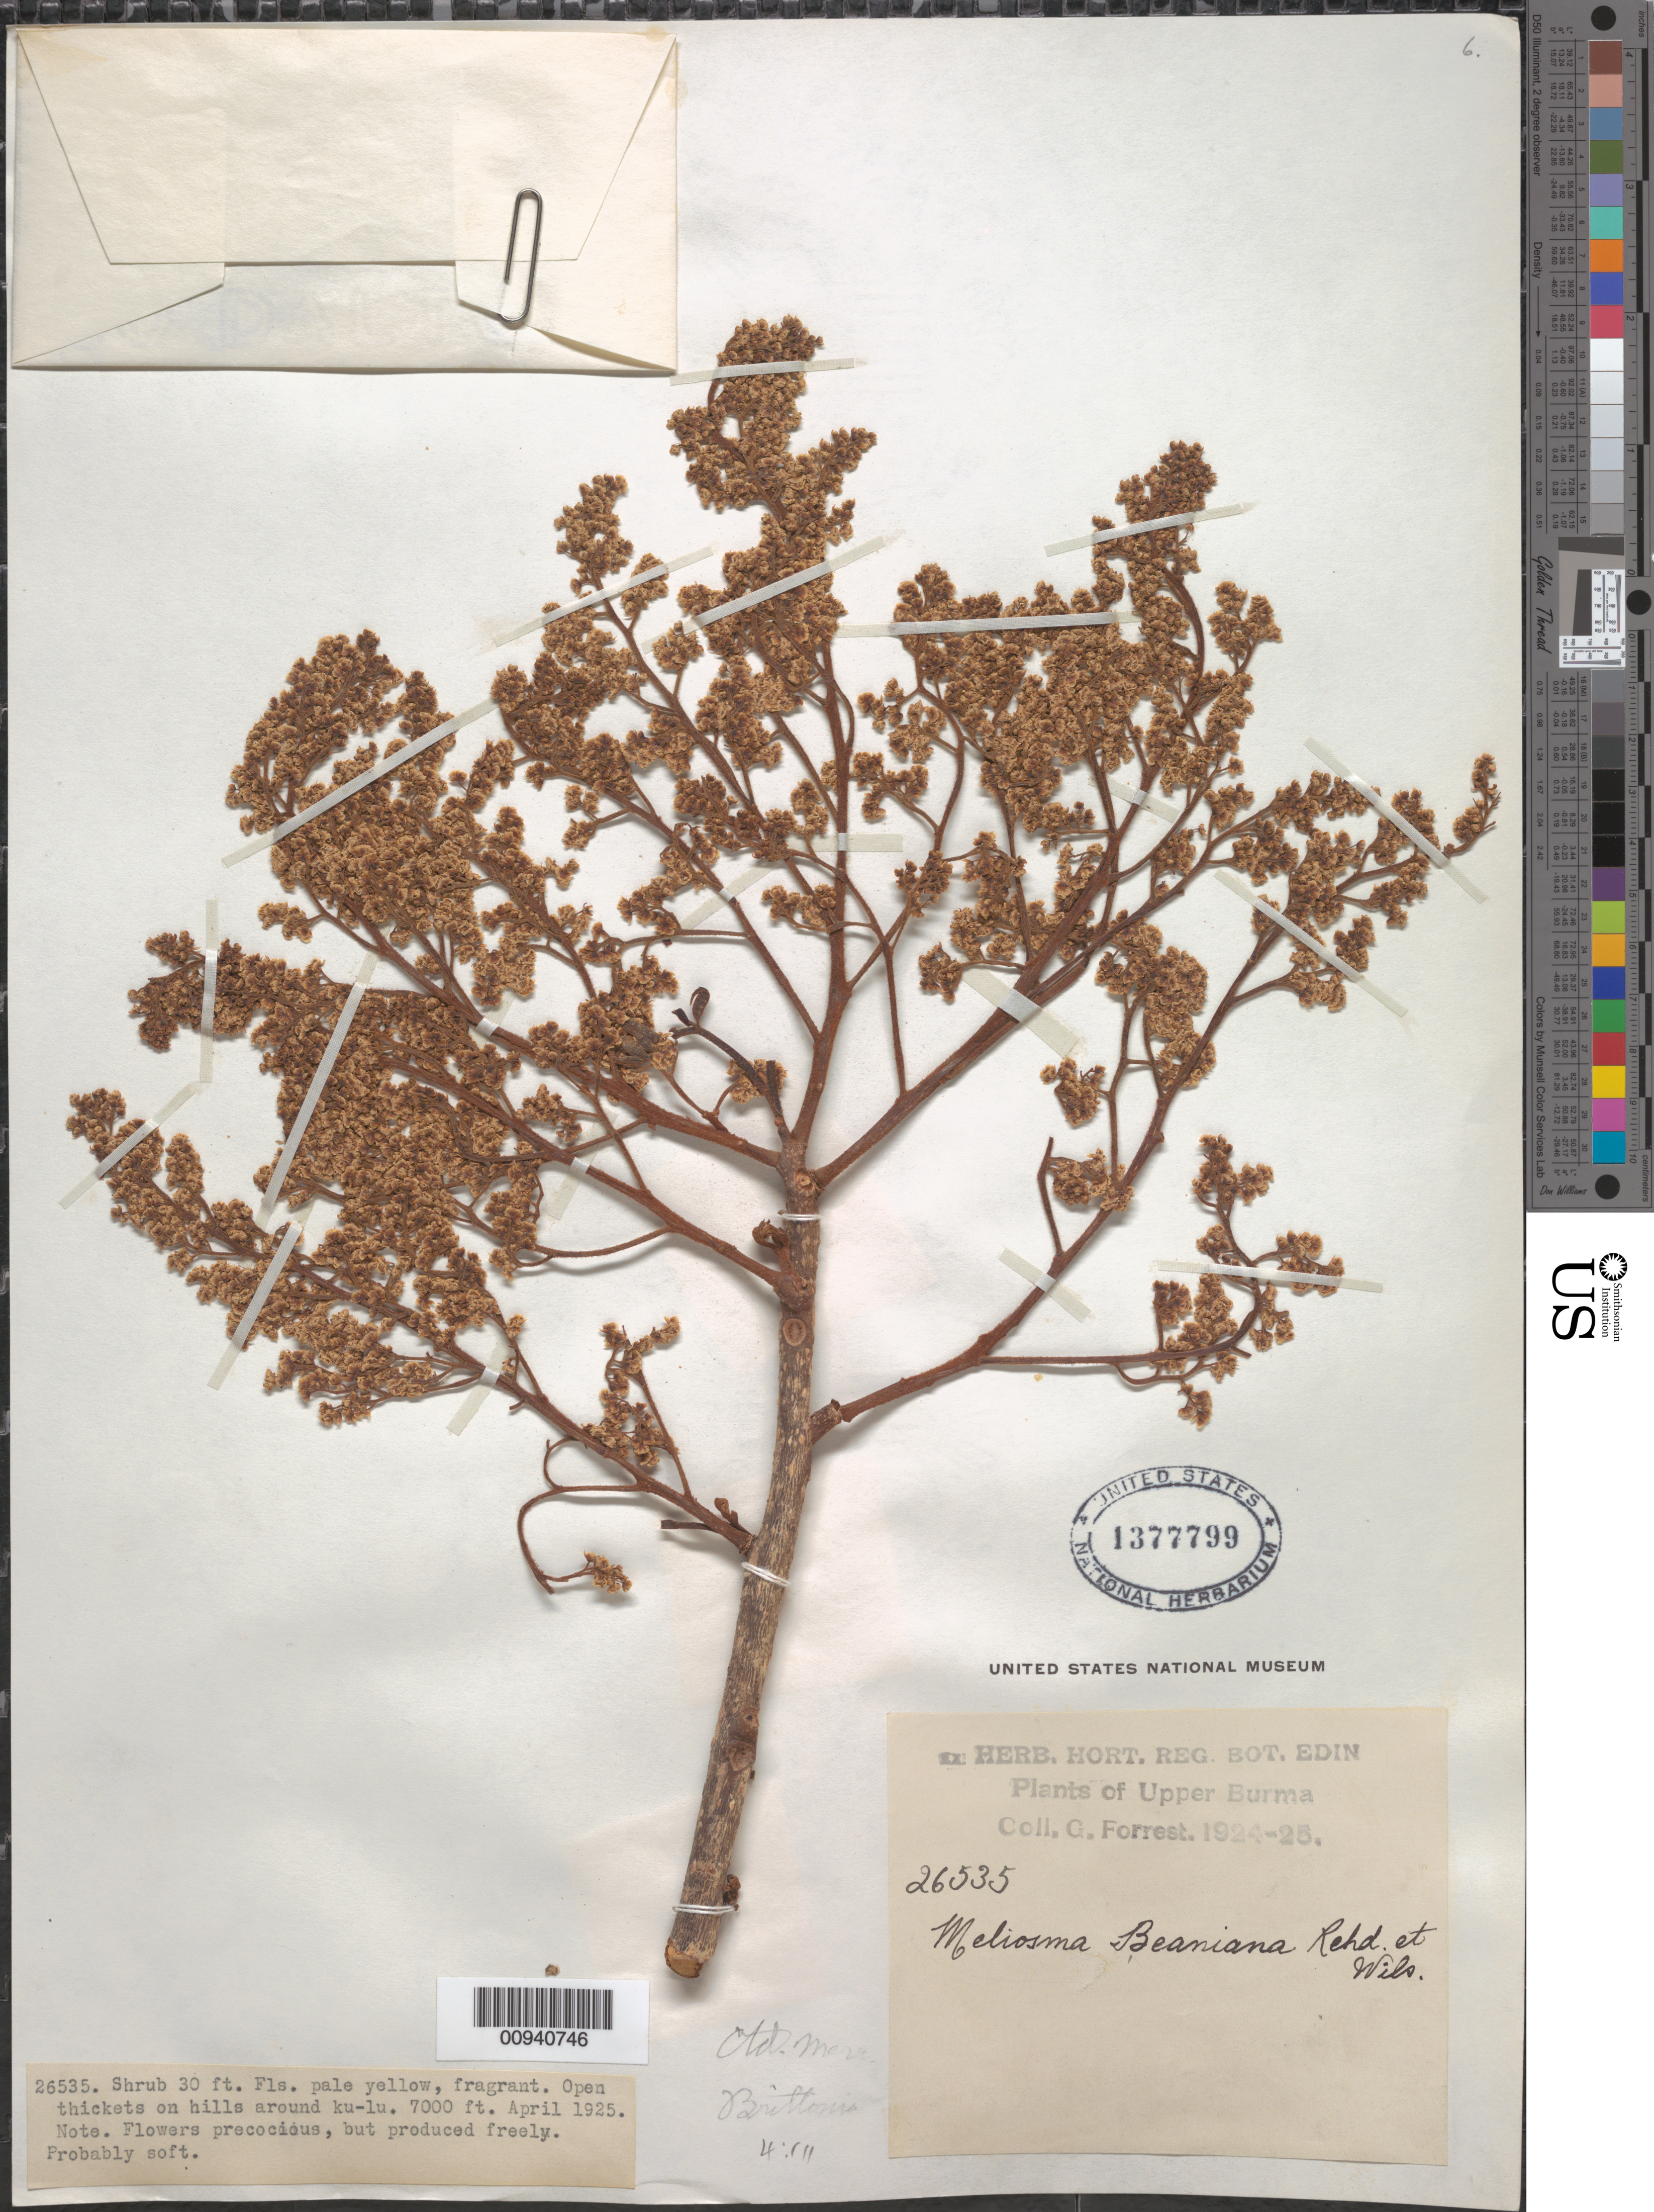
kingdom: Plantae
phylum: Tracheophyta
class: Magnoliopsida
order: Proteales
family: Sabiaceae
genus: Meliosma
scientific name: Meliosma beaniana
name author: Rehder & E.H. Wilson in Sarg.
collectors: G. Forrest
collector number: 26535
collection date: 1925-04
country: Myanmar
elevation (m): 2134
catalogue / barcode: US 1377799